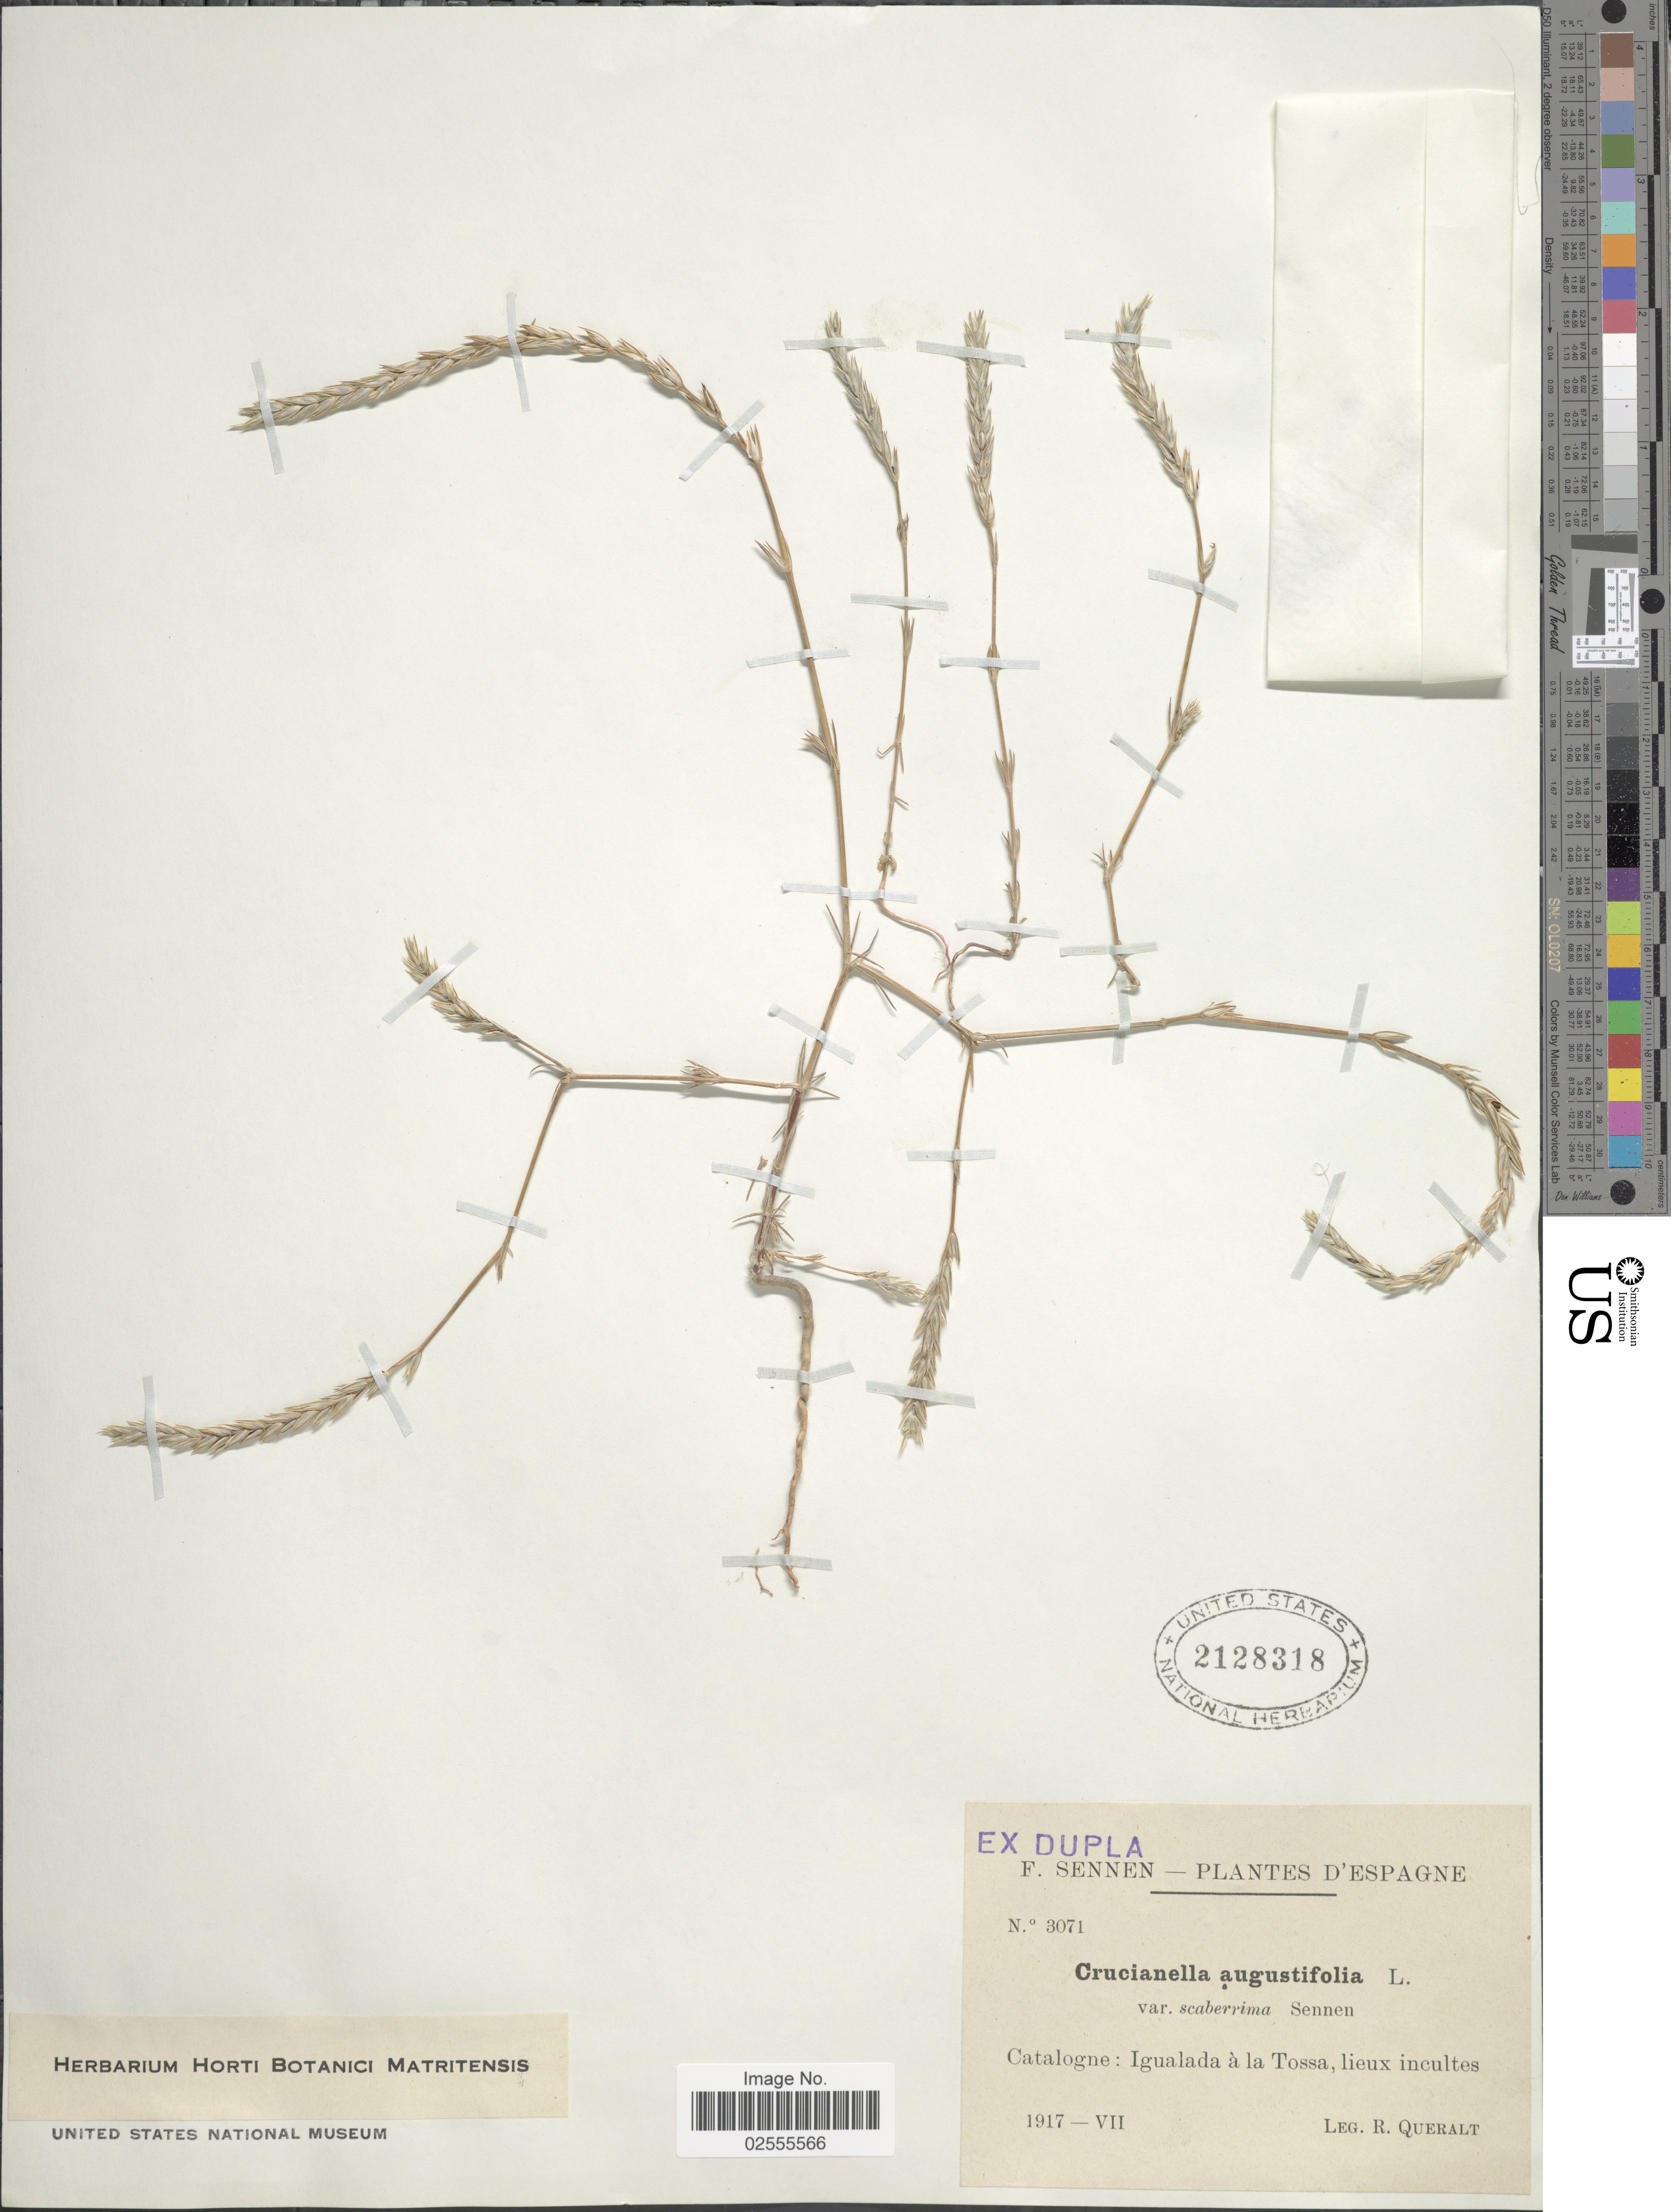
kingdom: Plantae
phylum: Tracheophyta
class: Magnoliopsida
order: Gentianales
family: Rubiaceae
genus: Crucianella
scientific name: Crucianella angustifolia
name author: L.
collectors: R. Queralt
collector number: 3071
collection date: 1917-07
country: Spain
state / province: Catalunya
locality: D'Espagne, Catalogne: Igualada a la Tossa, lieux incultes.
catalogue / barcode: US 2128318